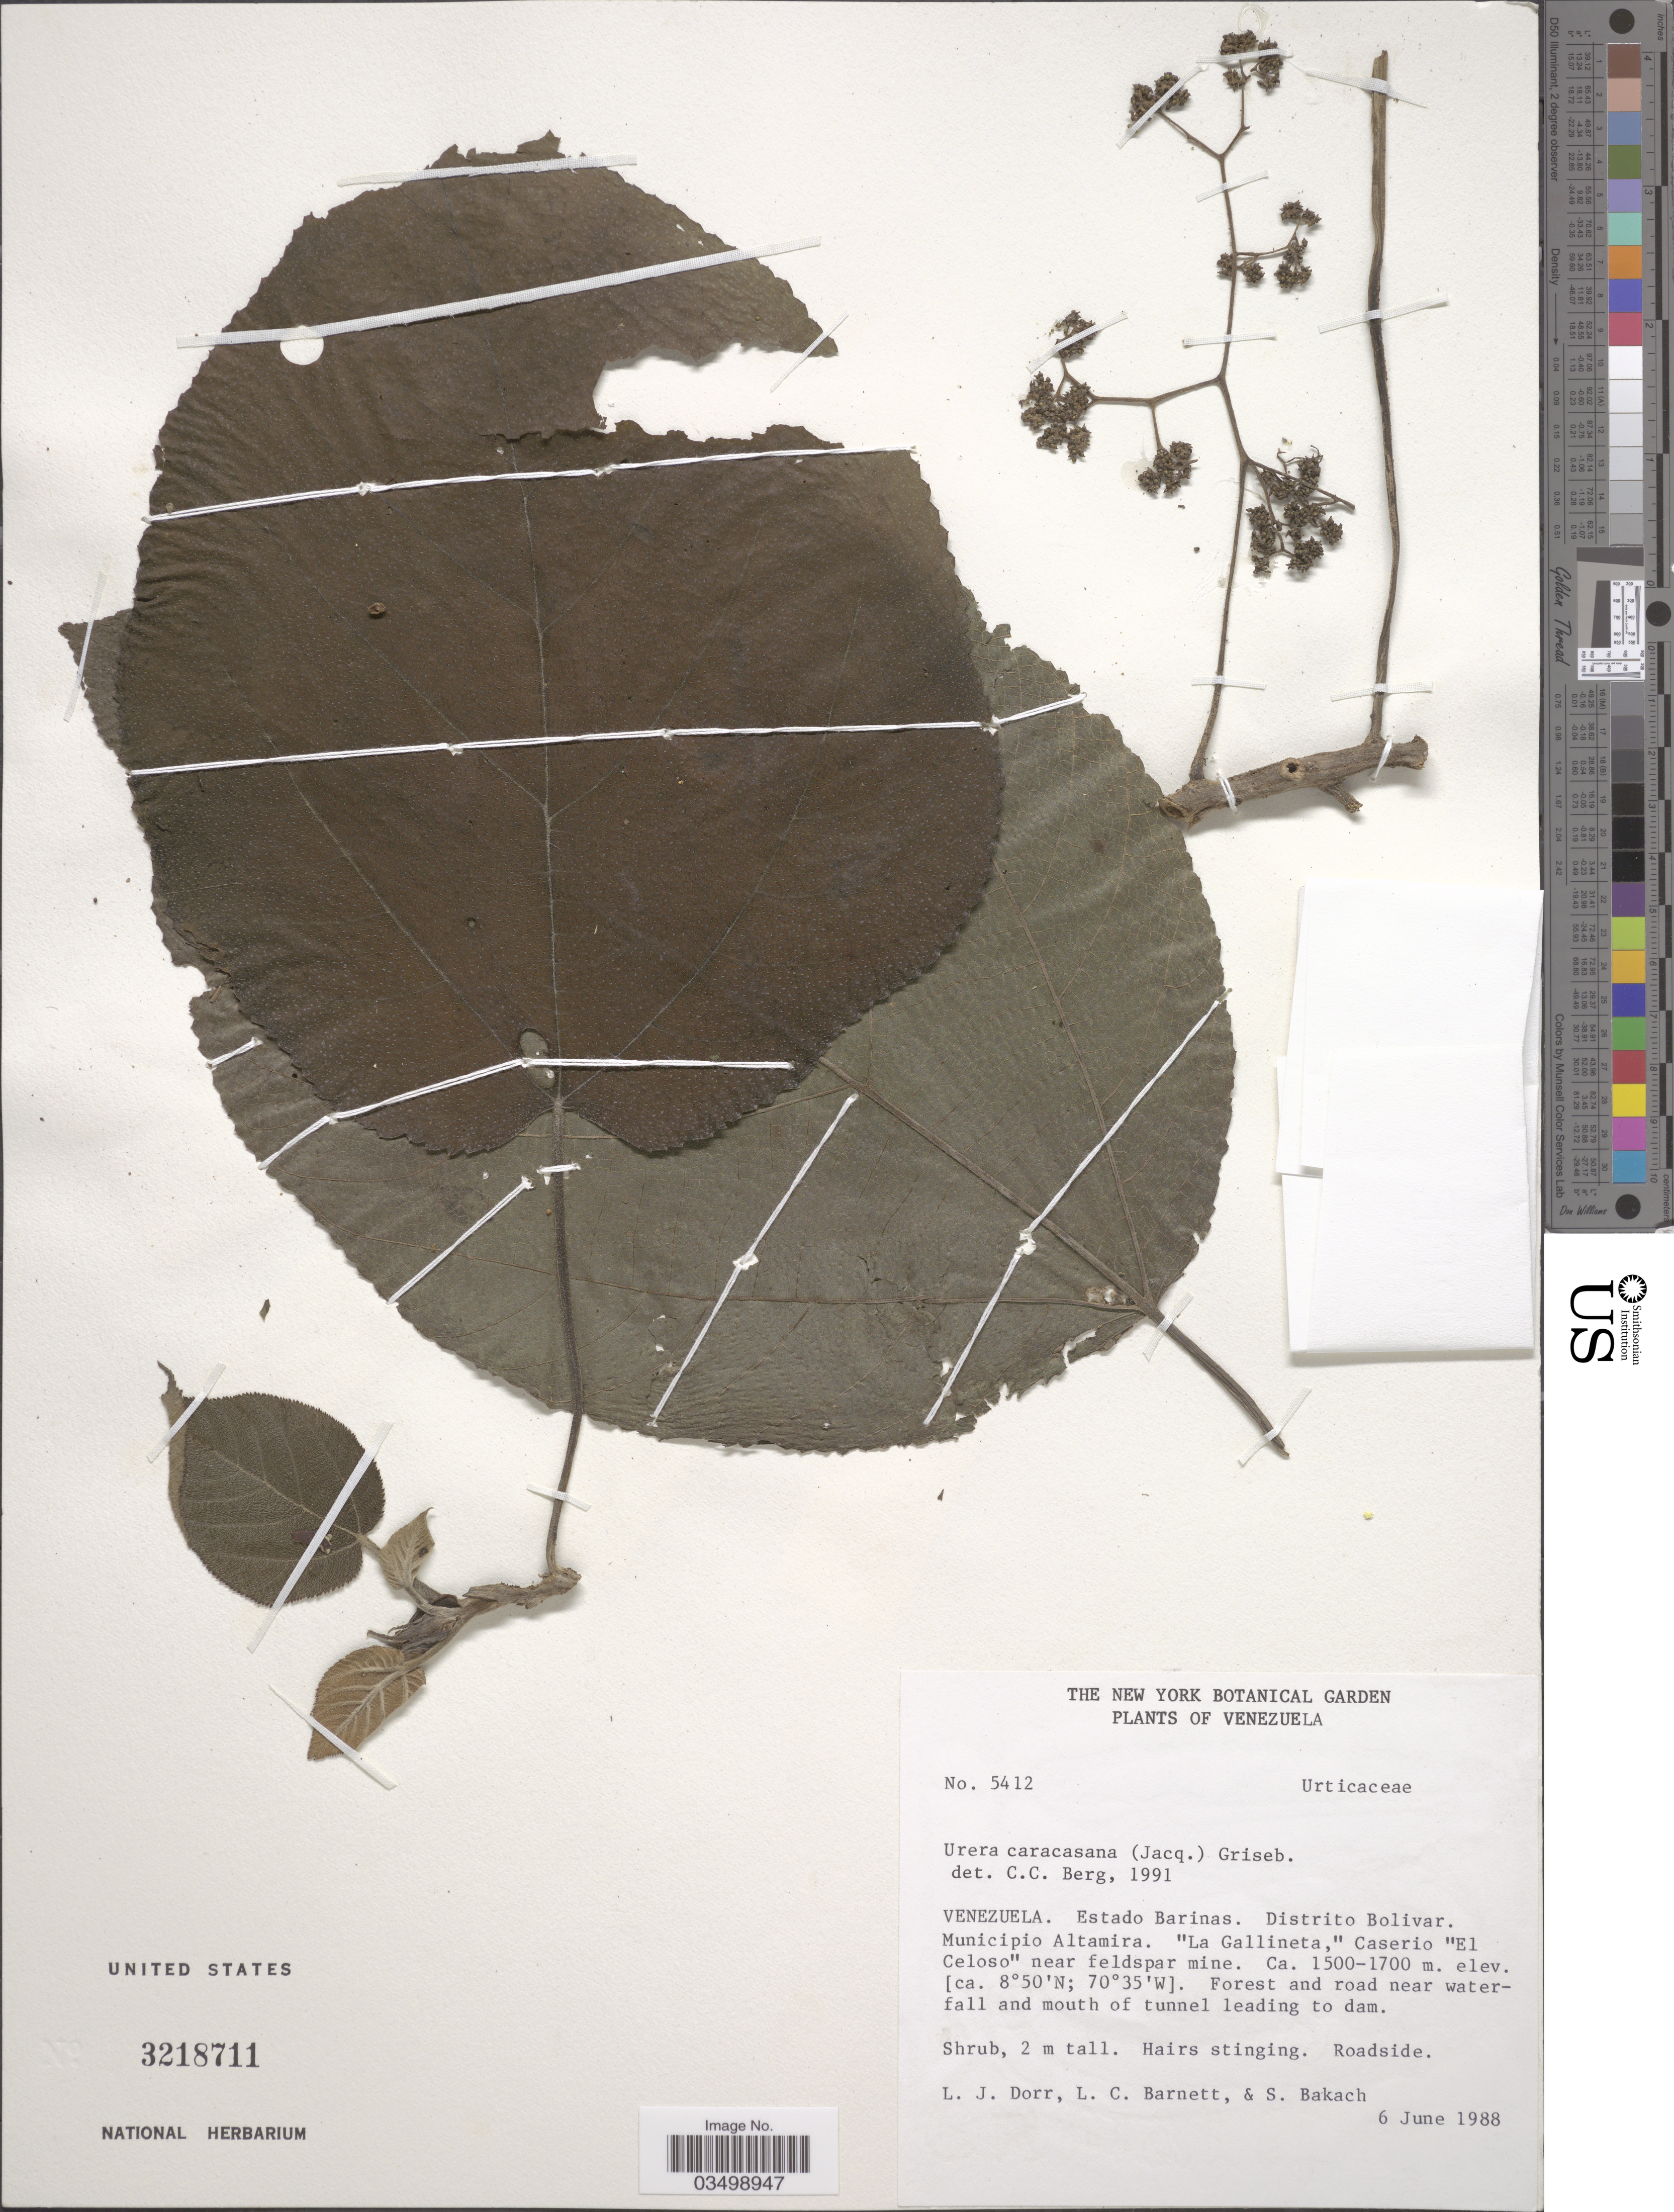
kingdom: Plantae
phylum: Tracheophyta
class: Magnoliopsida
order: Rosales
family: Urticaceae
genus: Urera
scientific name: Urera caracasana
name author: (Jacq.) Gaudich. ex Griseb.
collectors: L. J. Dorr, L. C. Barnett & S. Bakach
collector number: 5412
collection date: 1988-06-06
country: Venezuela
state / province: Barinas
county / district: Bolívar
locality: "La Gallineta," Caserio "El Celoso" near feldspar mine.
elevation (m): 1500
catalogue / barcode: US 3218711